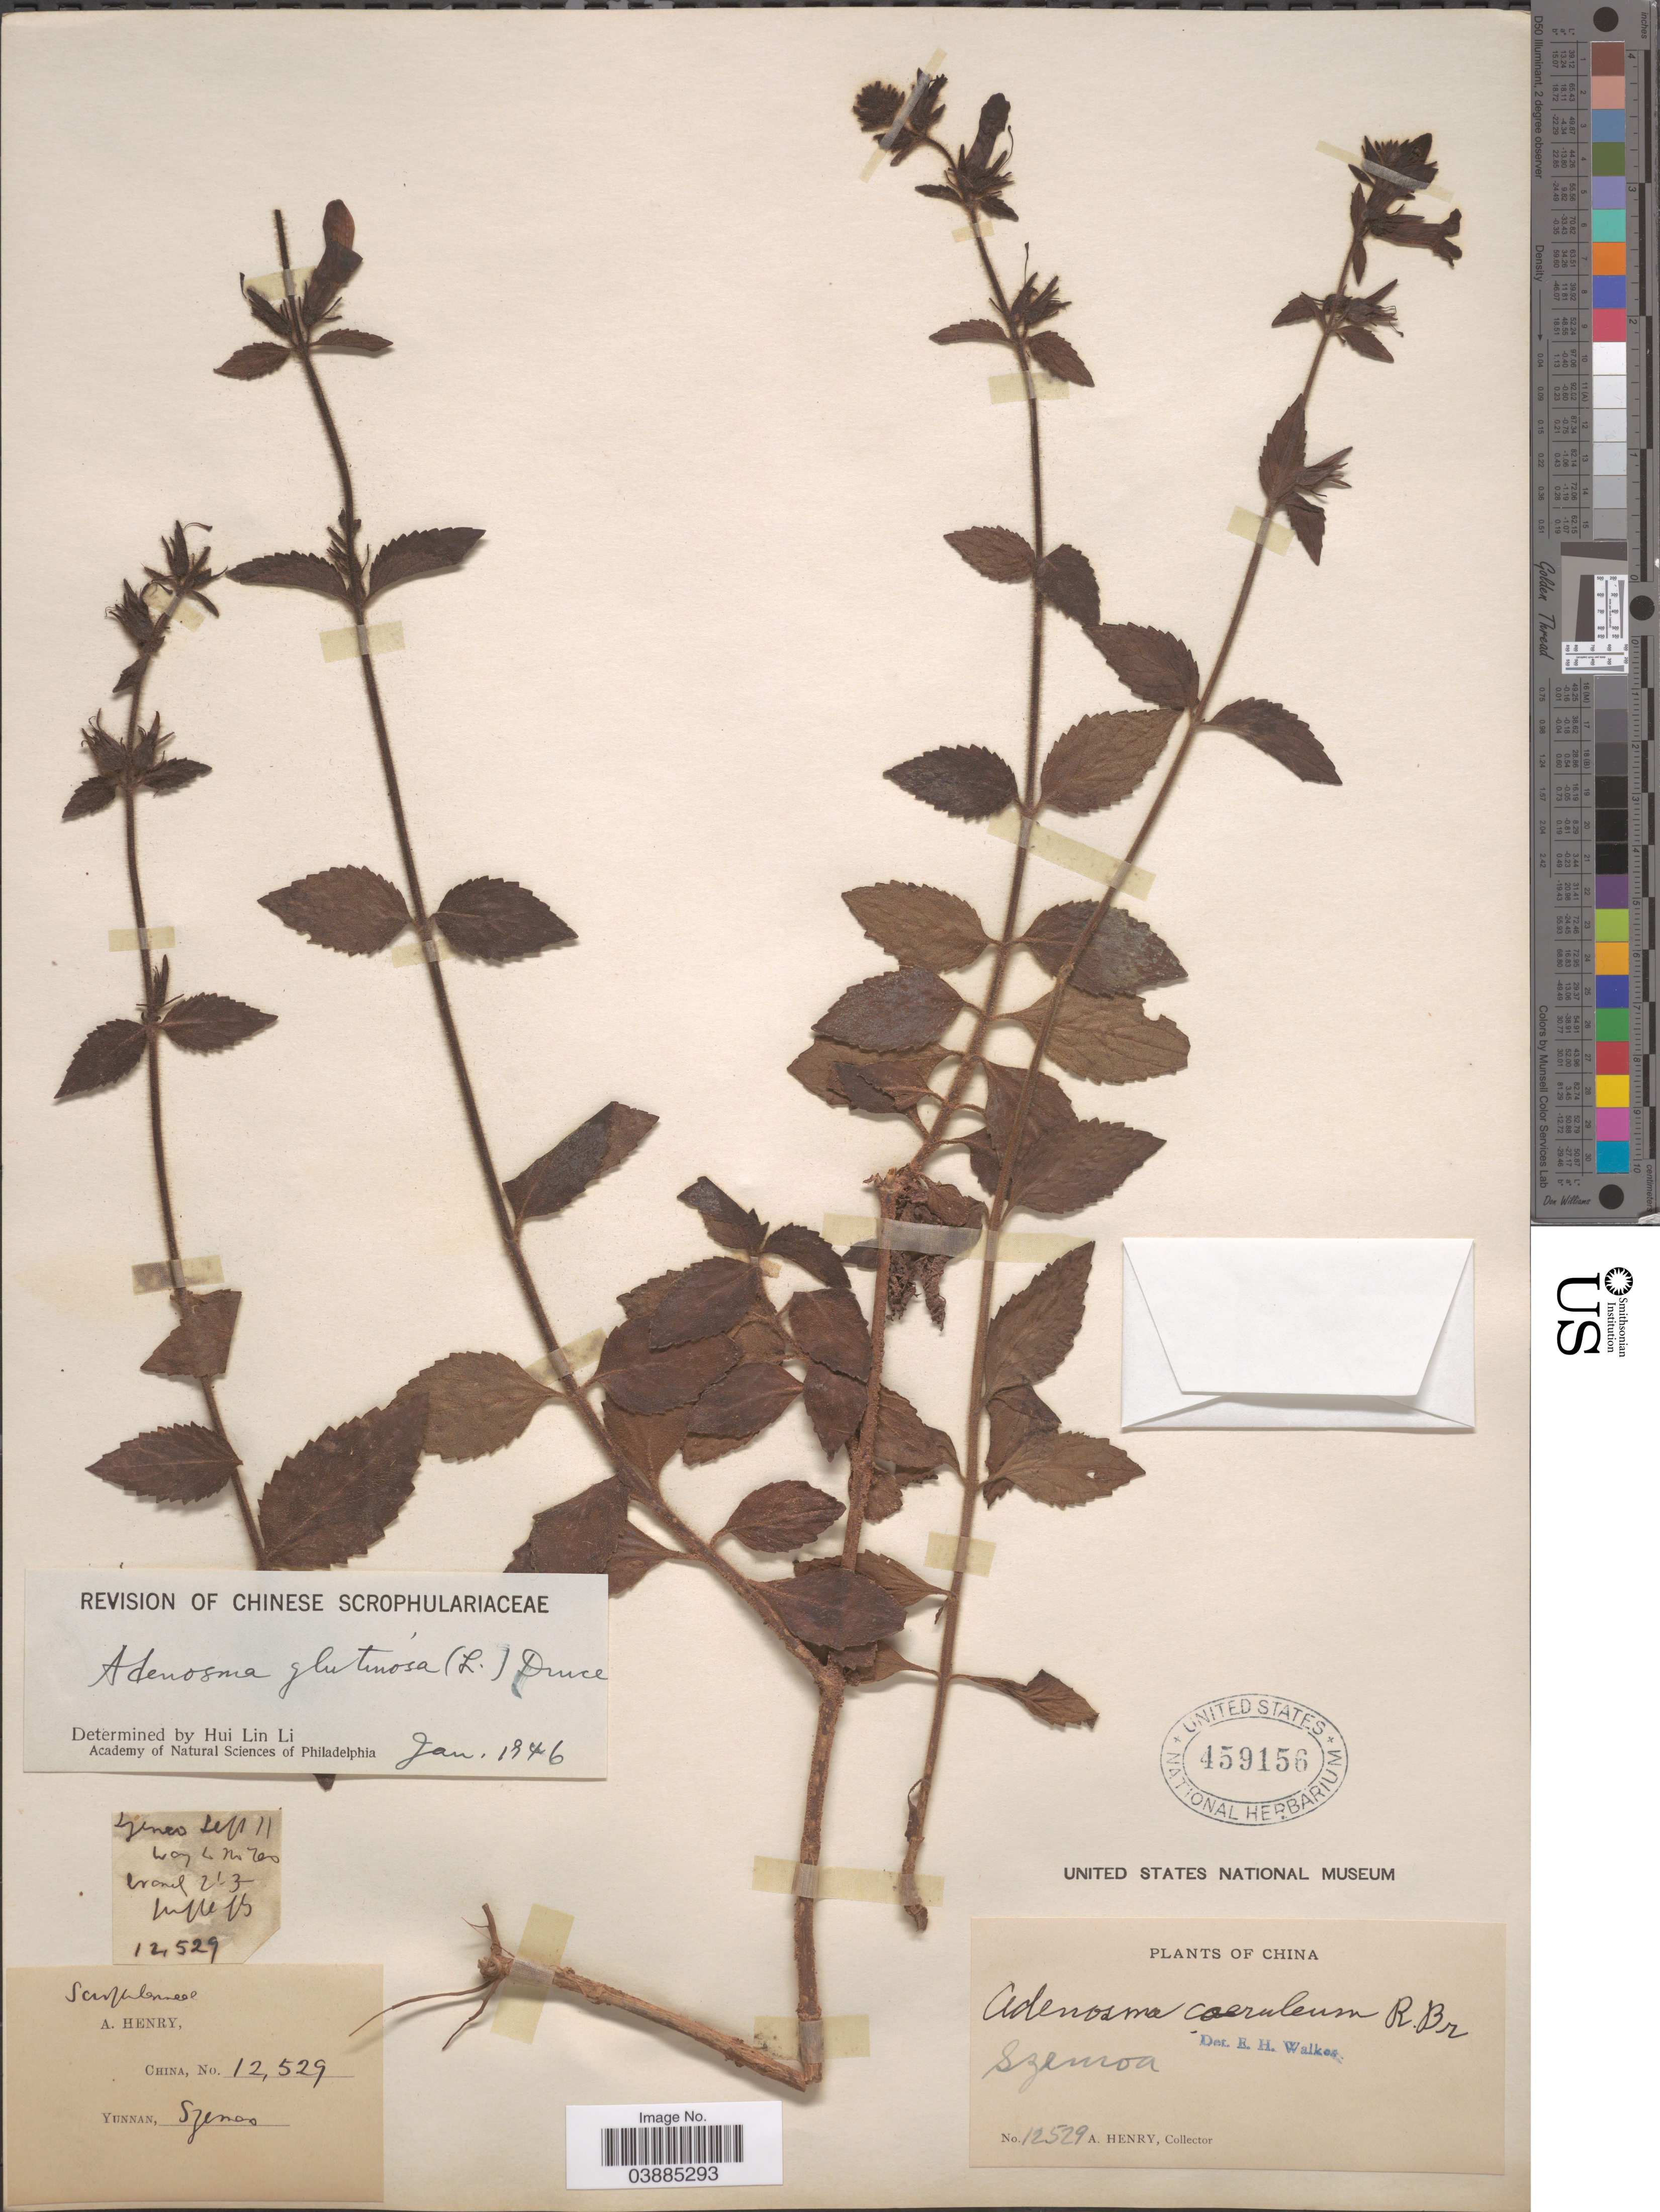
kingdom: Plantae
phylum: Tracheophyta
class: Magnoliopsida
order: Lamiales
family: Plantaginaceae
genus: Adenosma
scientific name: Adenosma glutinosum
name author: (L.) Druce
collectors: A. Henry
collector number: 12529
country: China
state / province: Yunnan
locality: Szemoa.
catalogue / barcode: US 459156